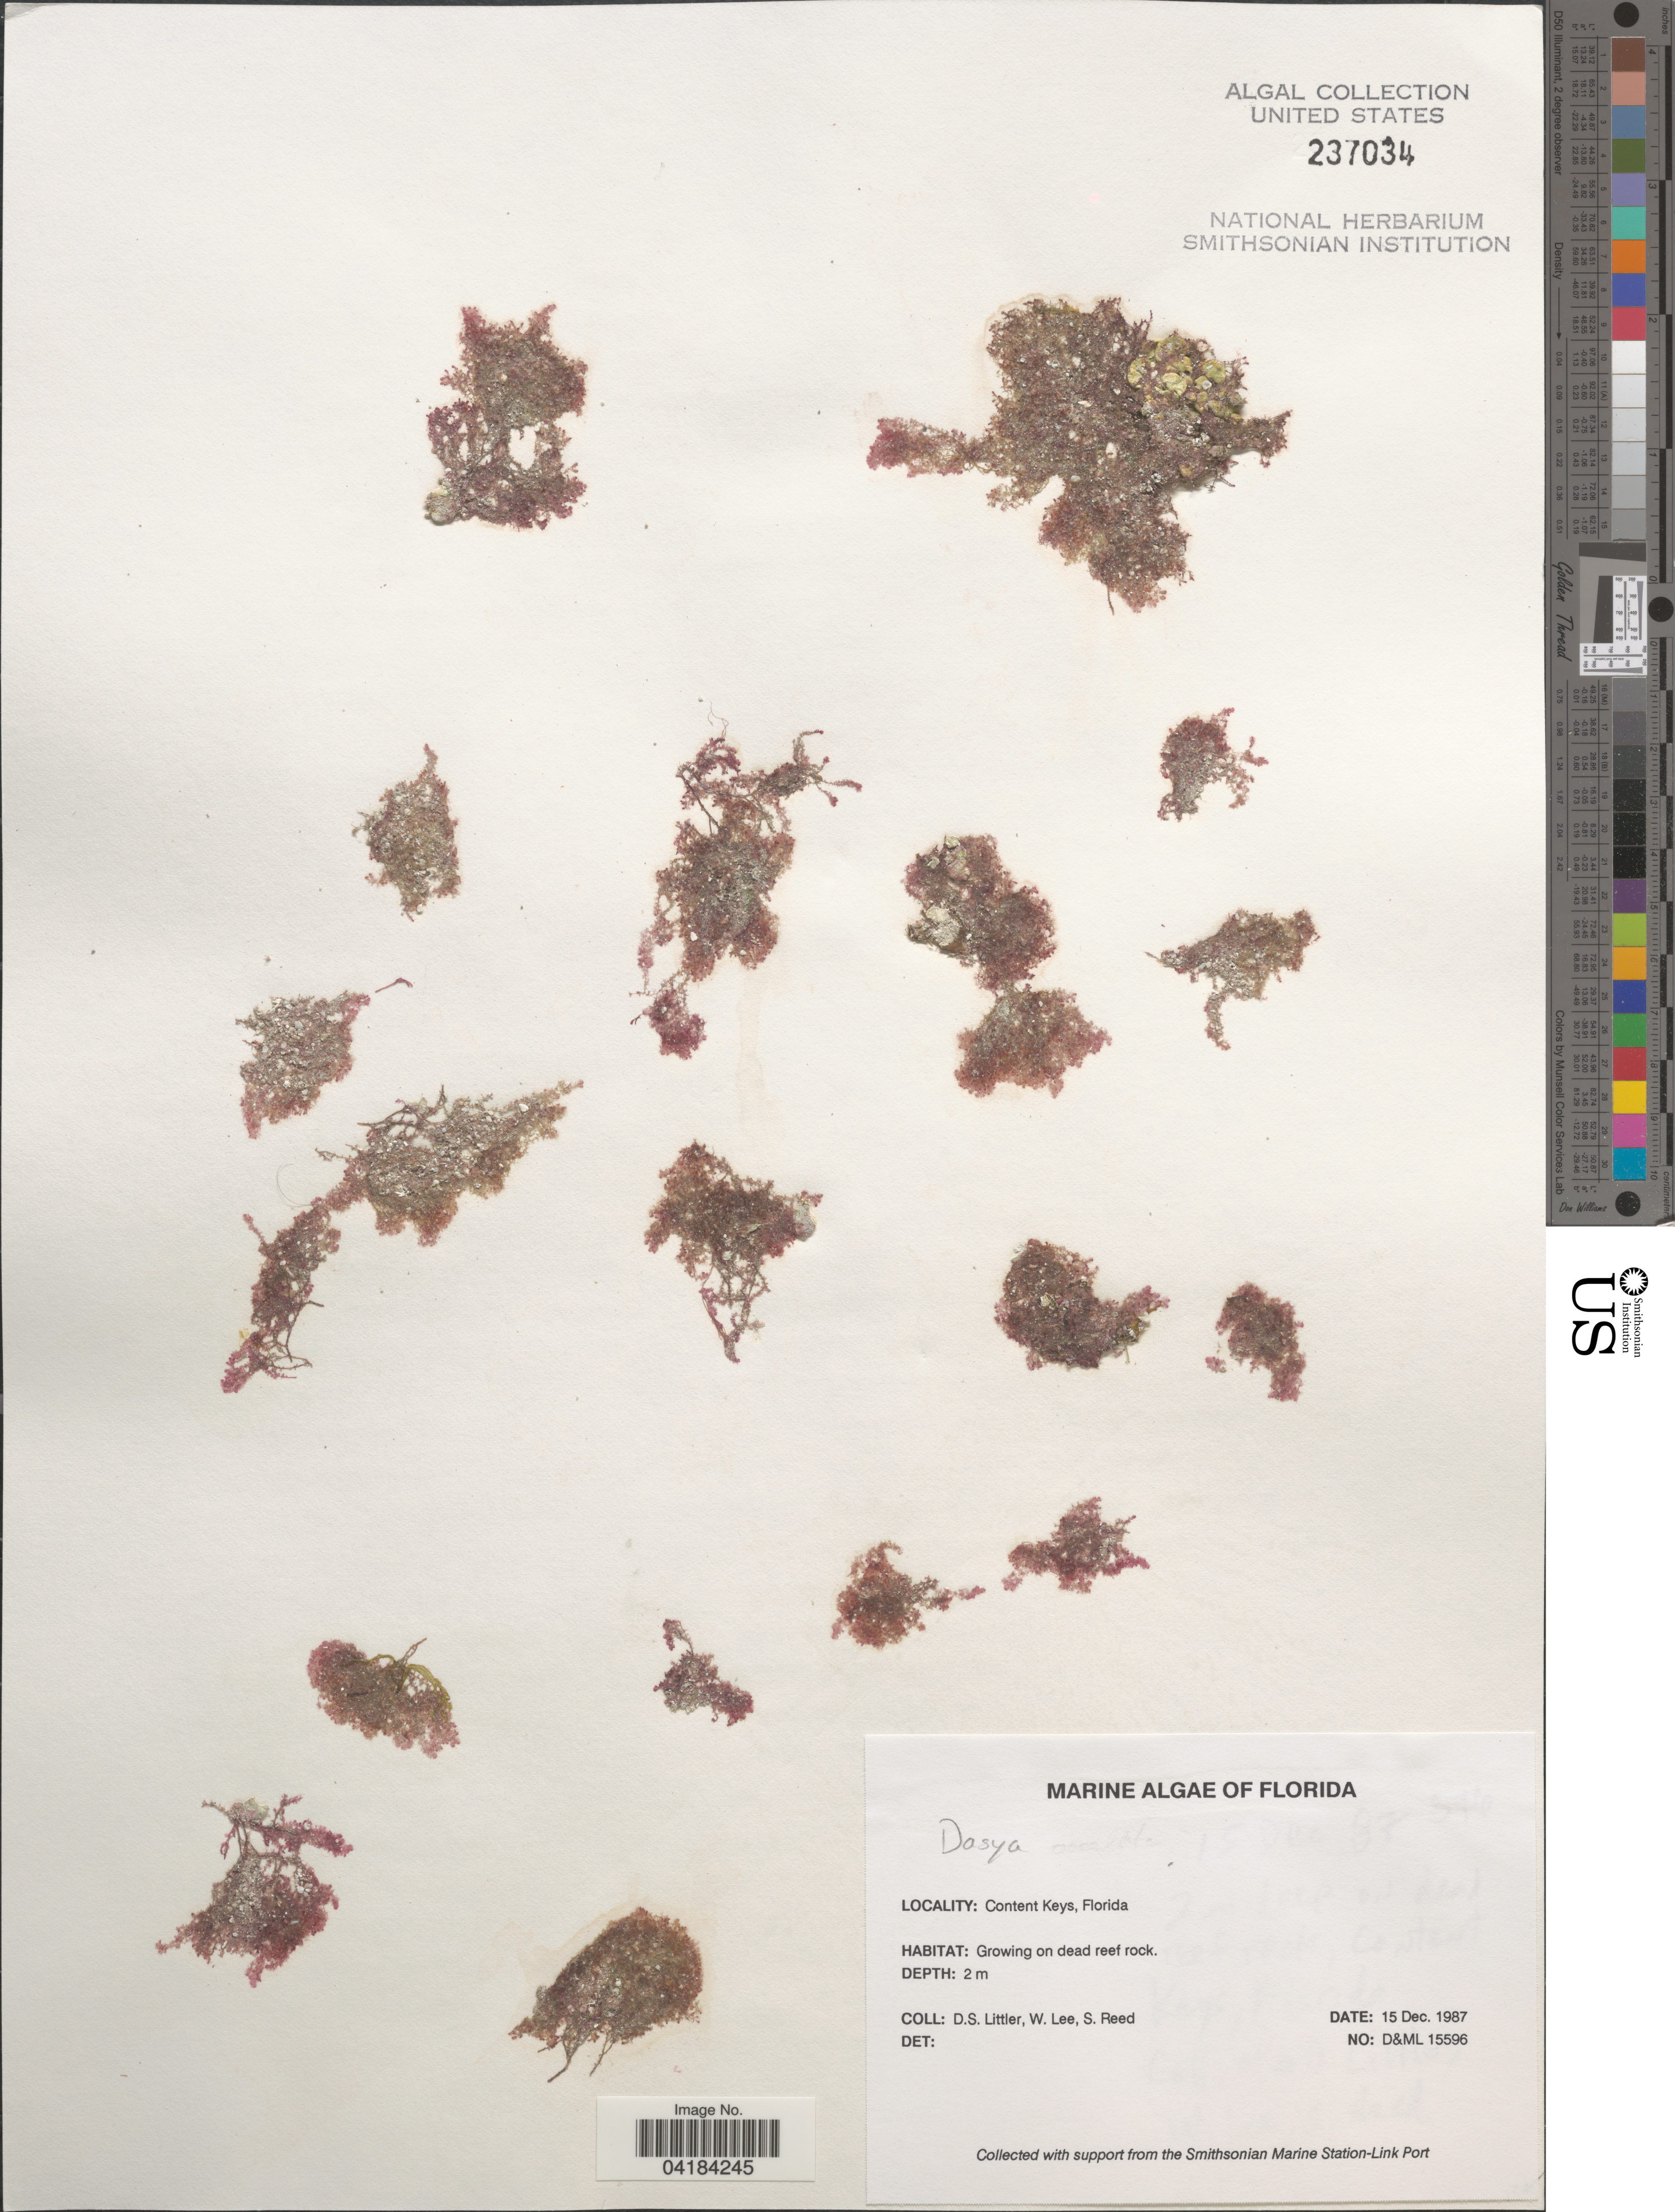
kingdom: Plantae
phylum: Rhodophyta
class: Florideophyceae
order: Ceramiales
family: Dasyaceae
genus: Dasya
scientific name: Dasya sp.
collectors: D. S. Littler, W. Lee & S. Reed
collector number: D&ML15596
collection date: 1987-12-15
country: United States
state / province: Florida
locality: Content Keys.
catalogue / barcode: US 237034